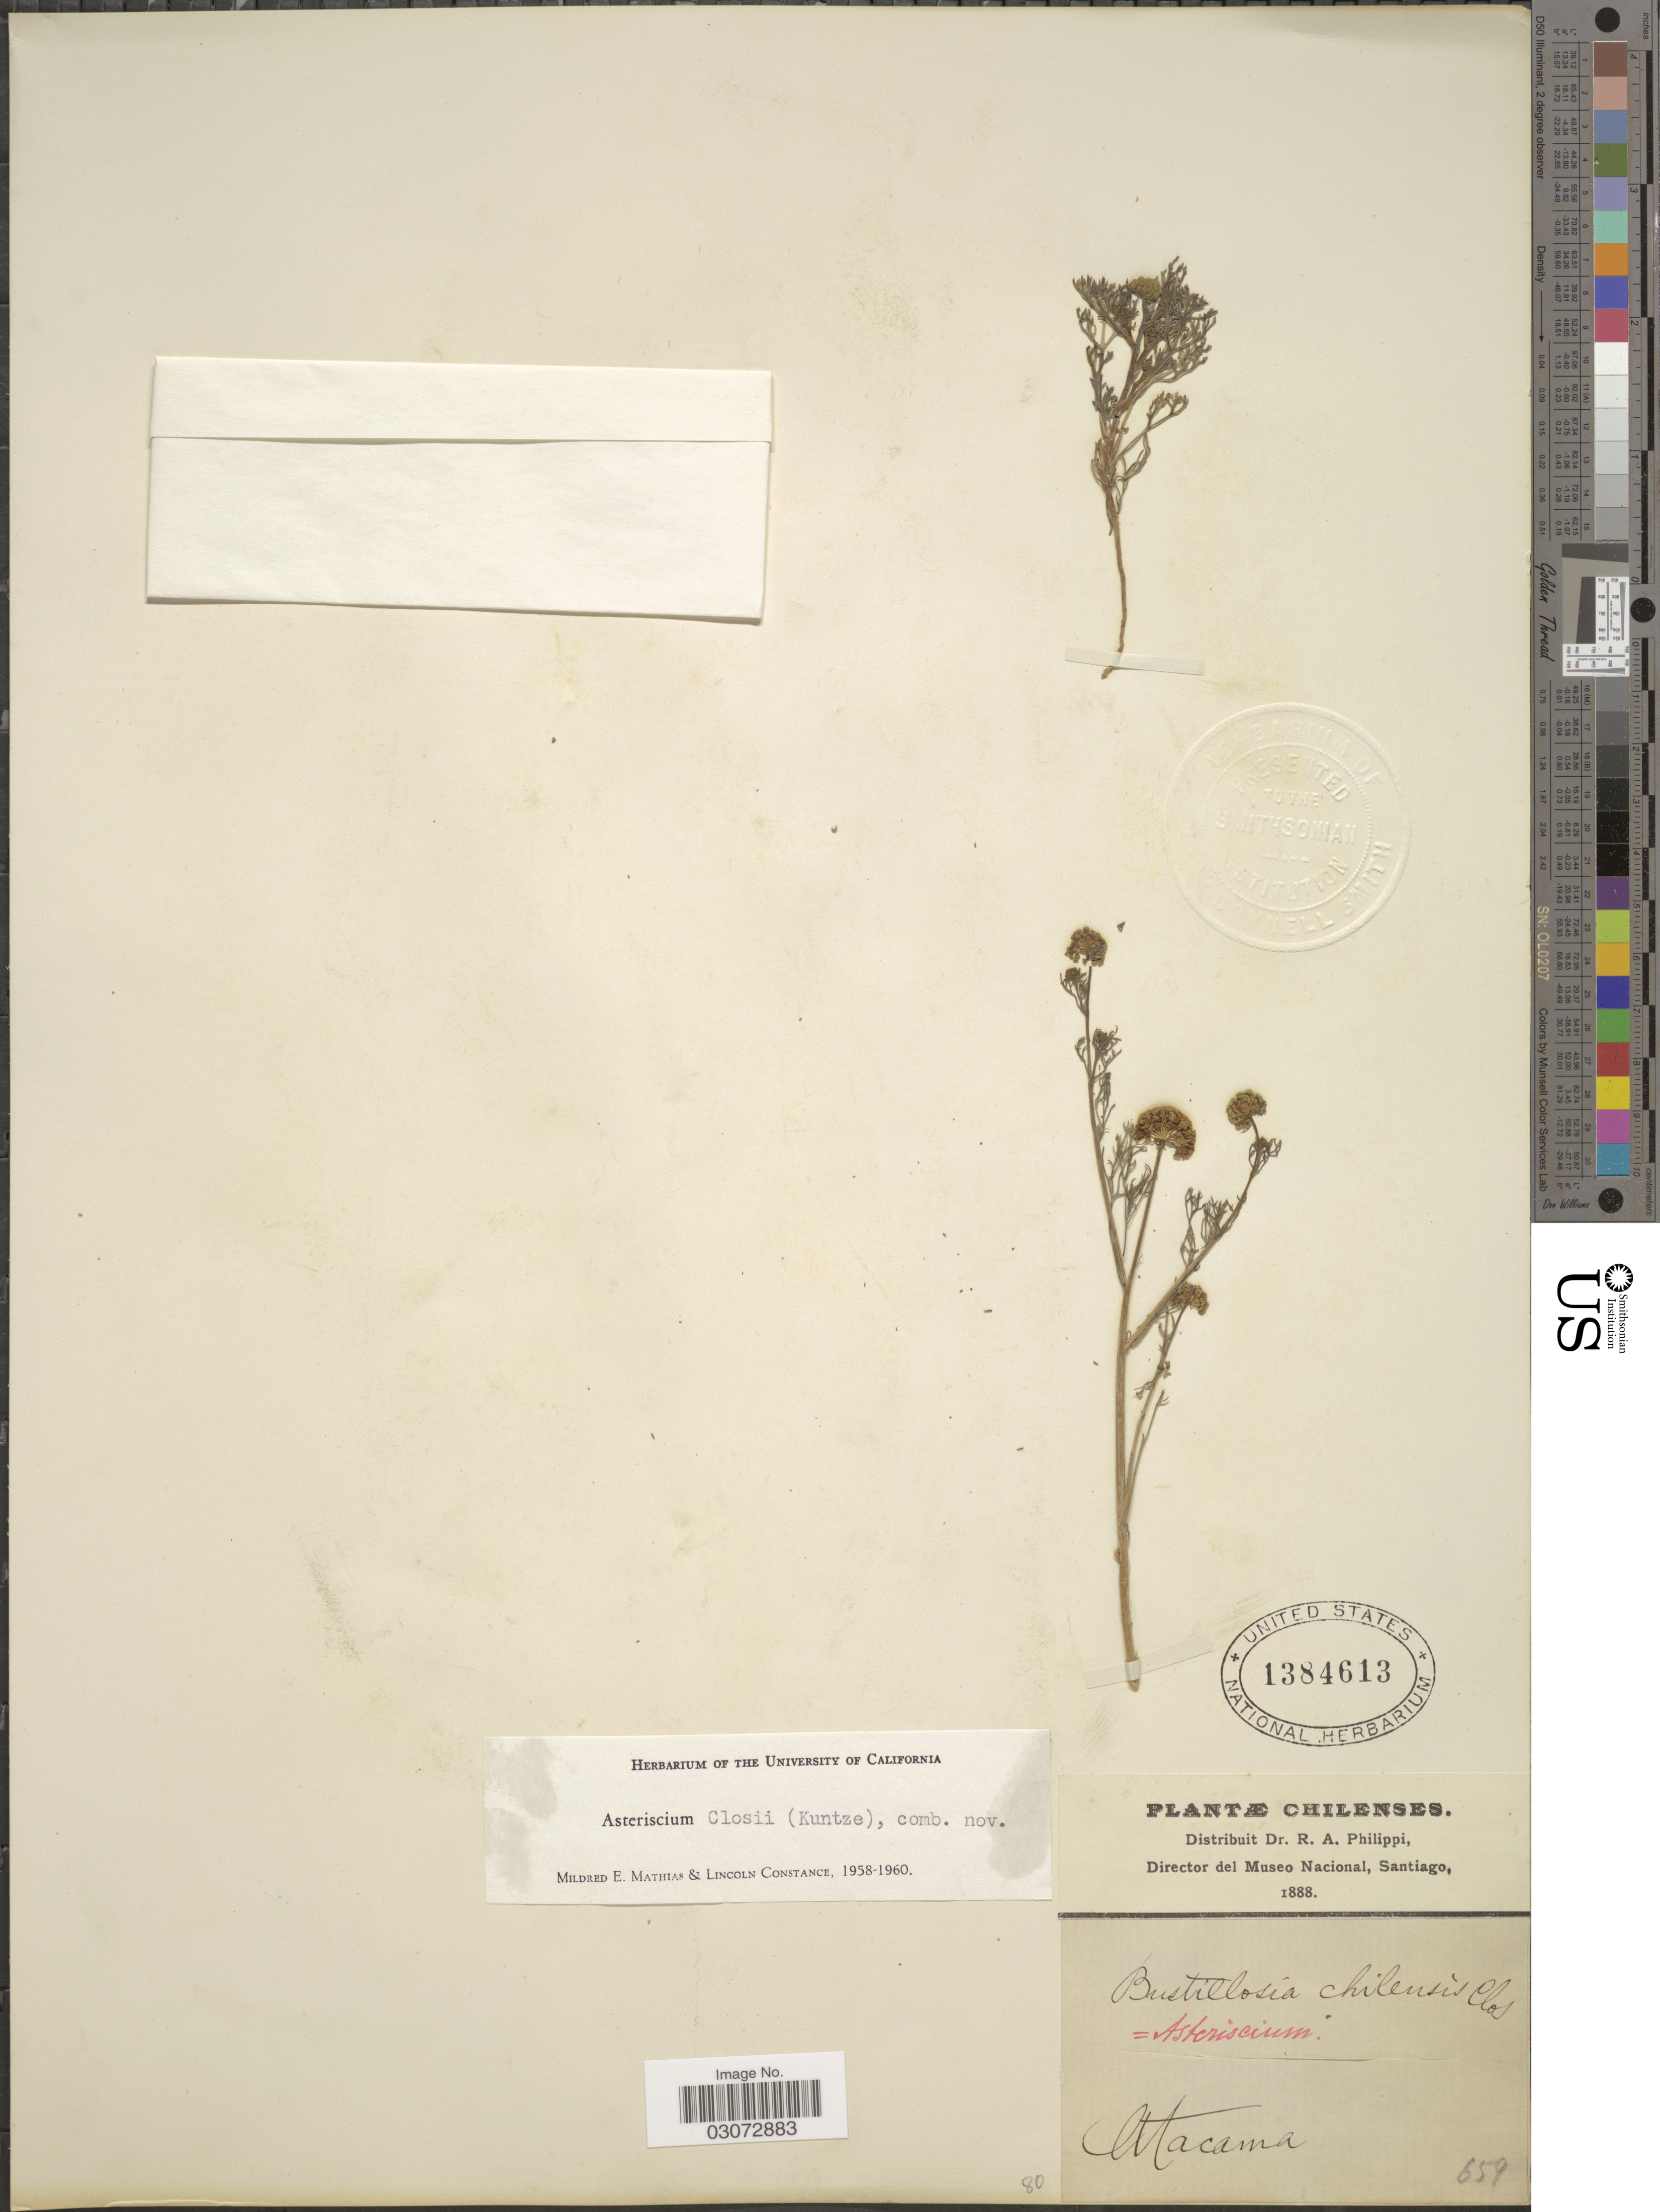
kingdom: Plantae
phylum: Tracheophyta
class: Magnoliopsida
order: Apiales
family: Apiaceae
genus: Asteriscium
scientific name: Asteriscium closii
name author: (Kuntze) Mathias & Constance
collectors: ex. herb. R.A. Philippi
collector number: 659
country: Chile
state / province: Atacama (III)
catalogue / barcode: US 1384613